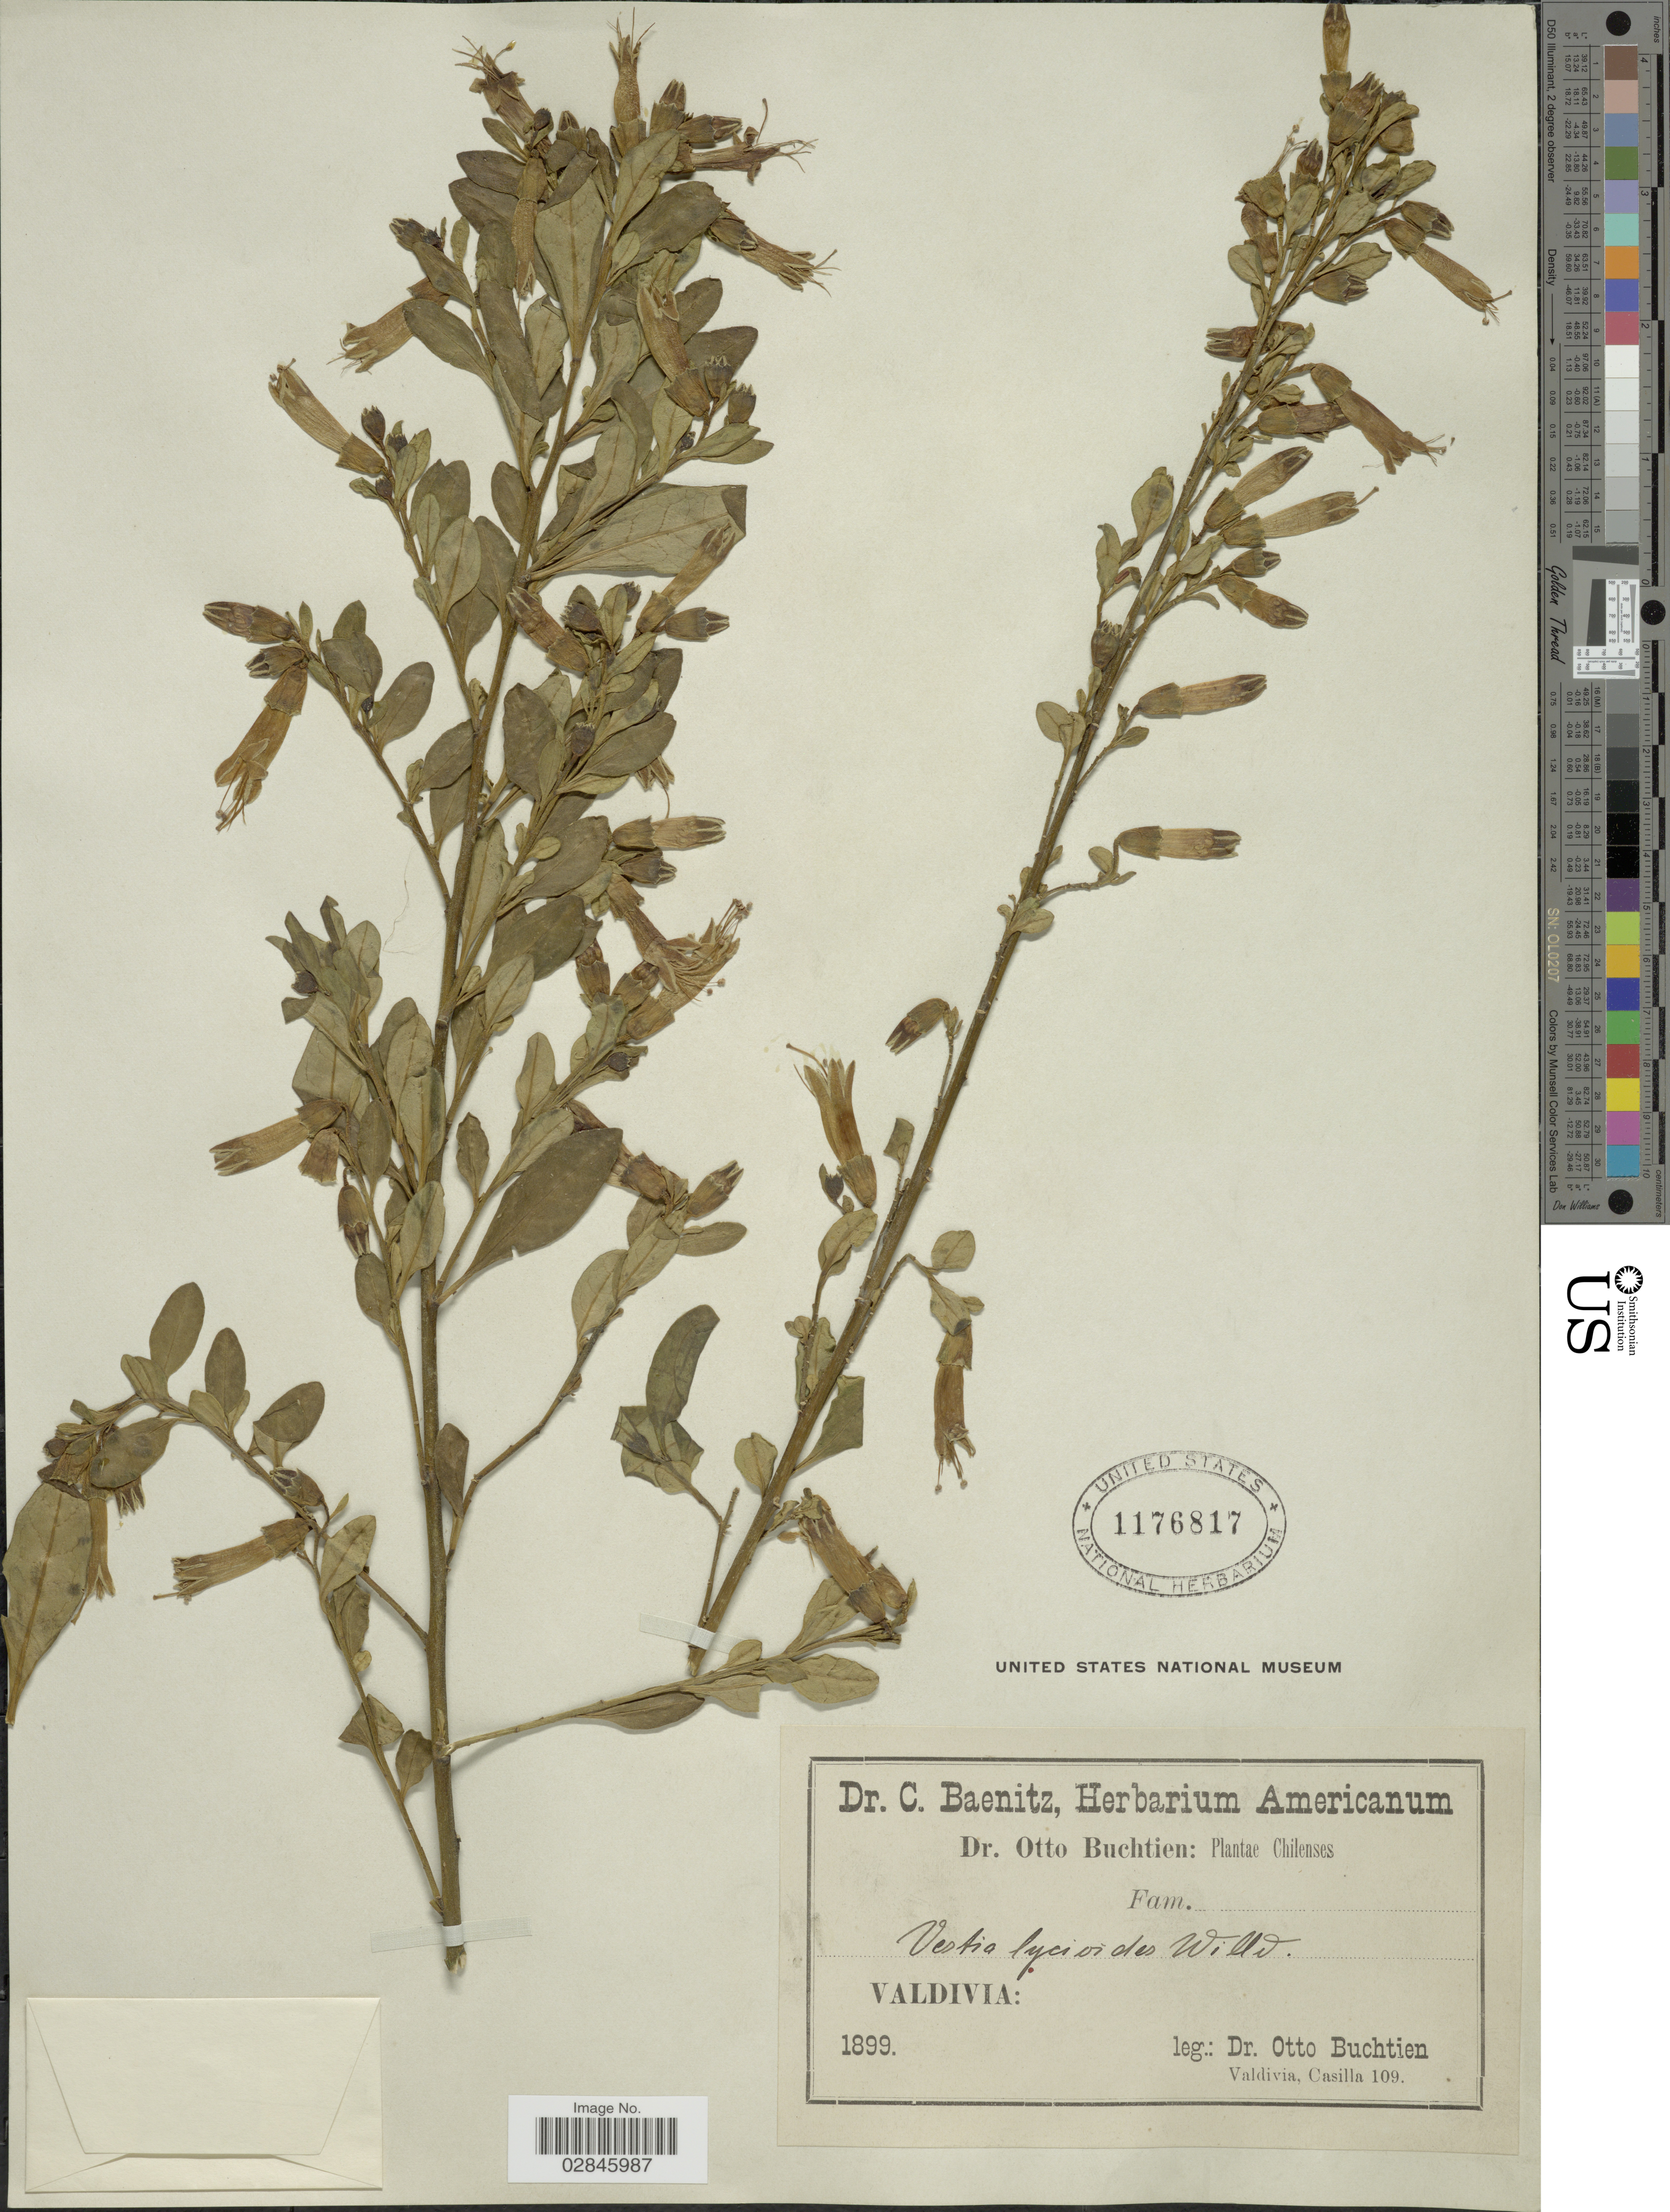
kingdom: Plantae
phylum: Tracheophyta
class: Magnoliopsida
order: Solanales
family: Solanaceae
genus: Vestia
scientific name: Vestia foetida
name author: Hoffmanns.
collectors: O. Buchtien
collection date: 1899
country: Chile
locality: Valdivia.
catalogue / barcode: US 1176817